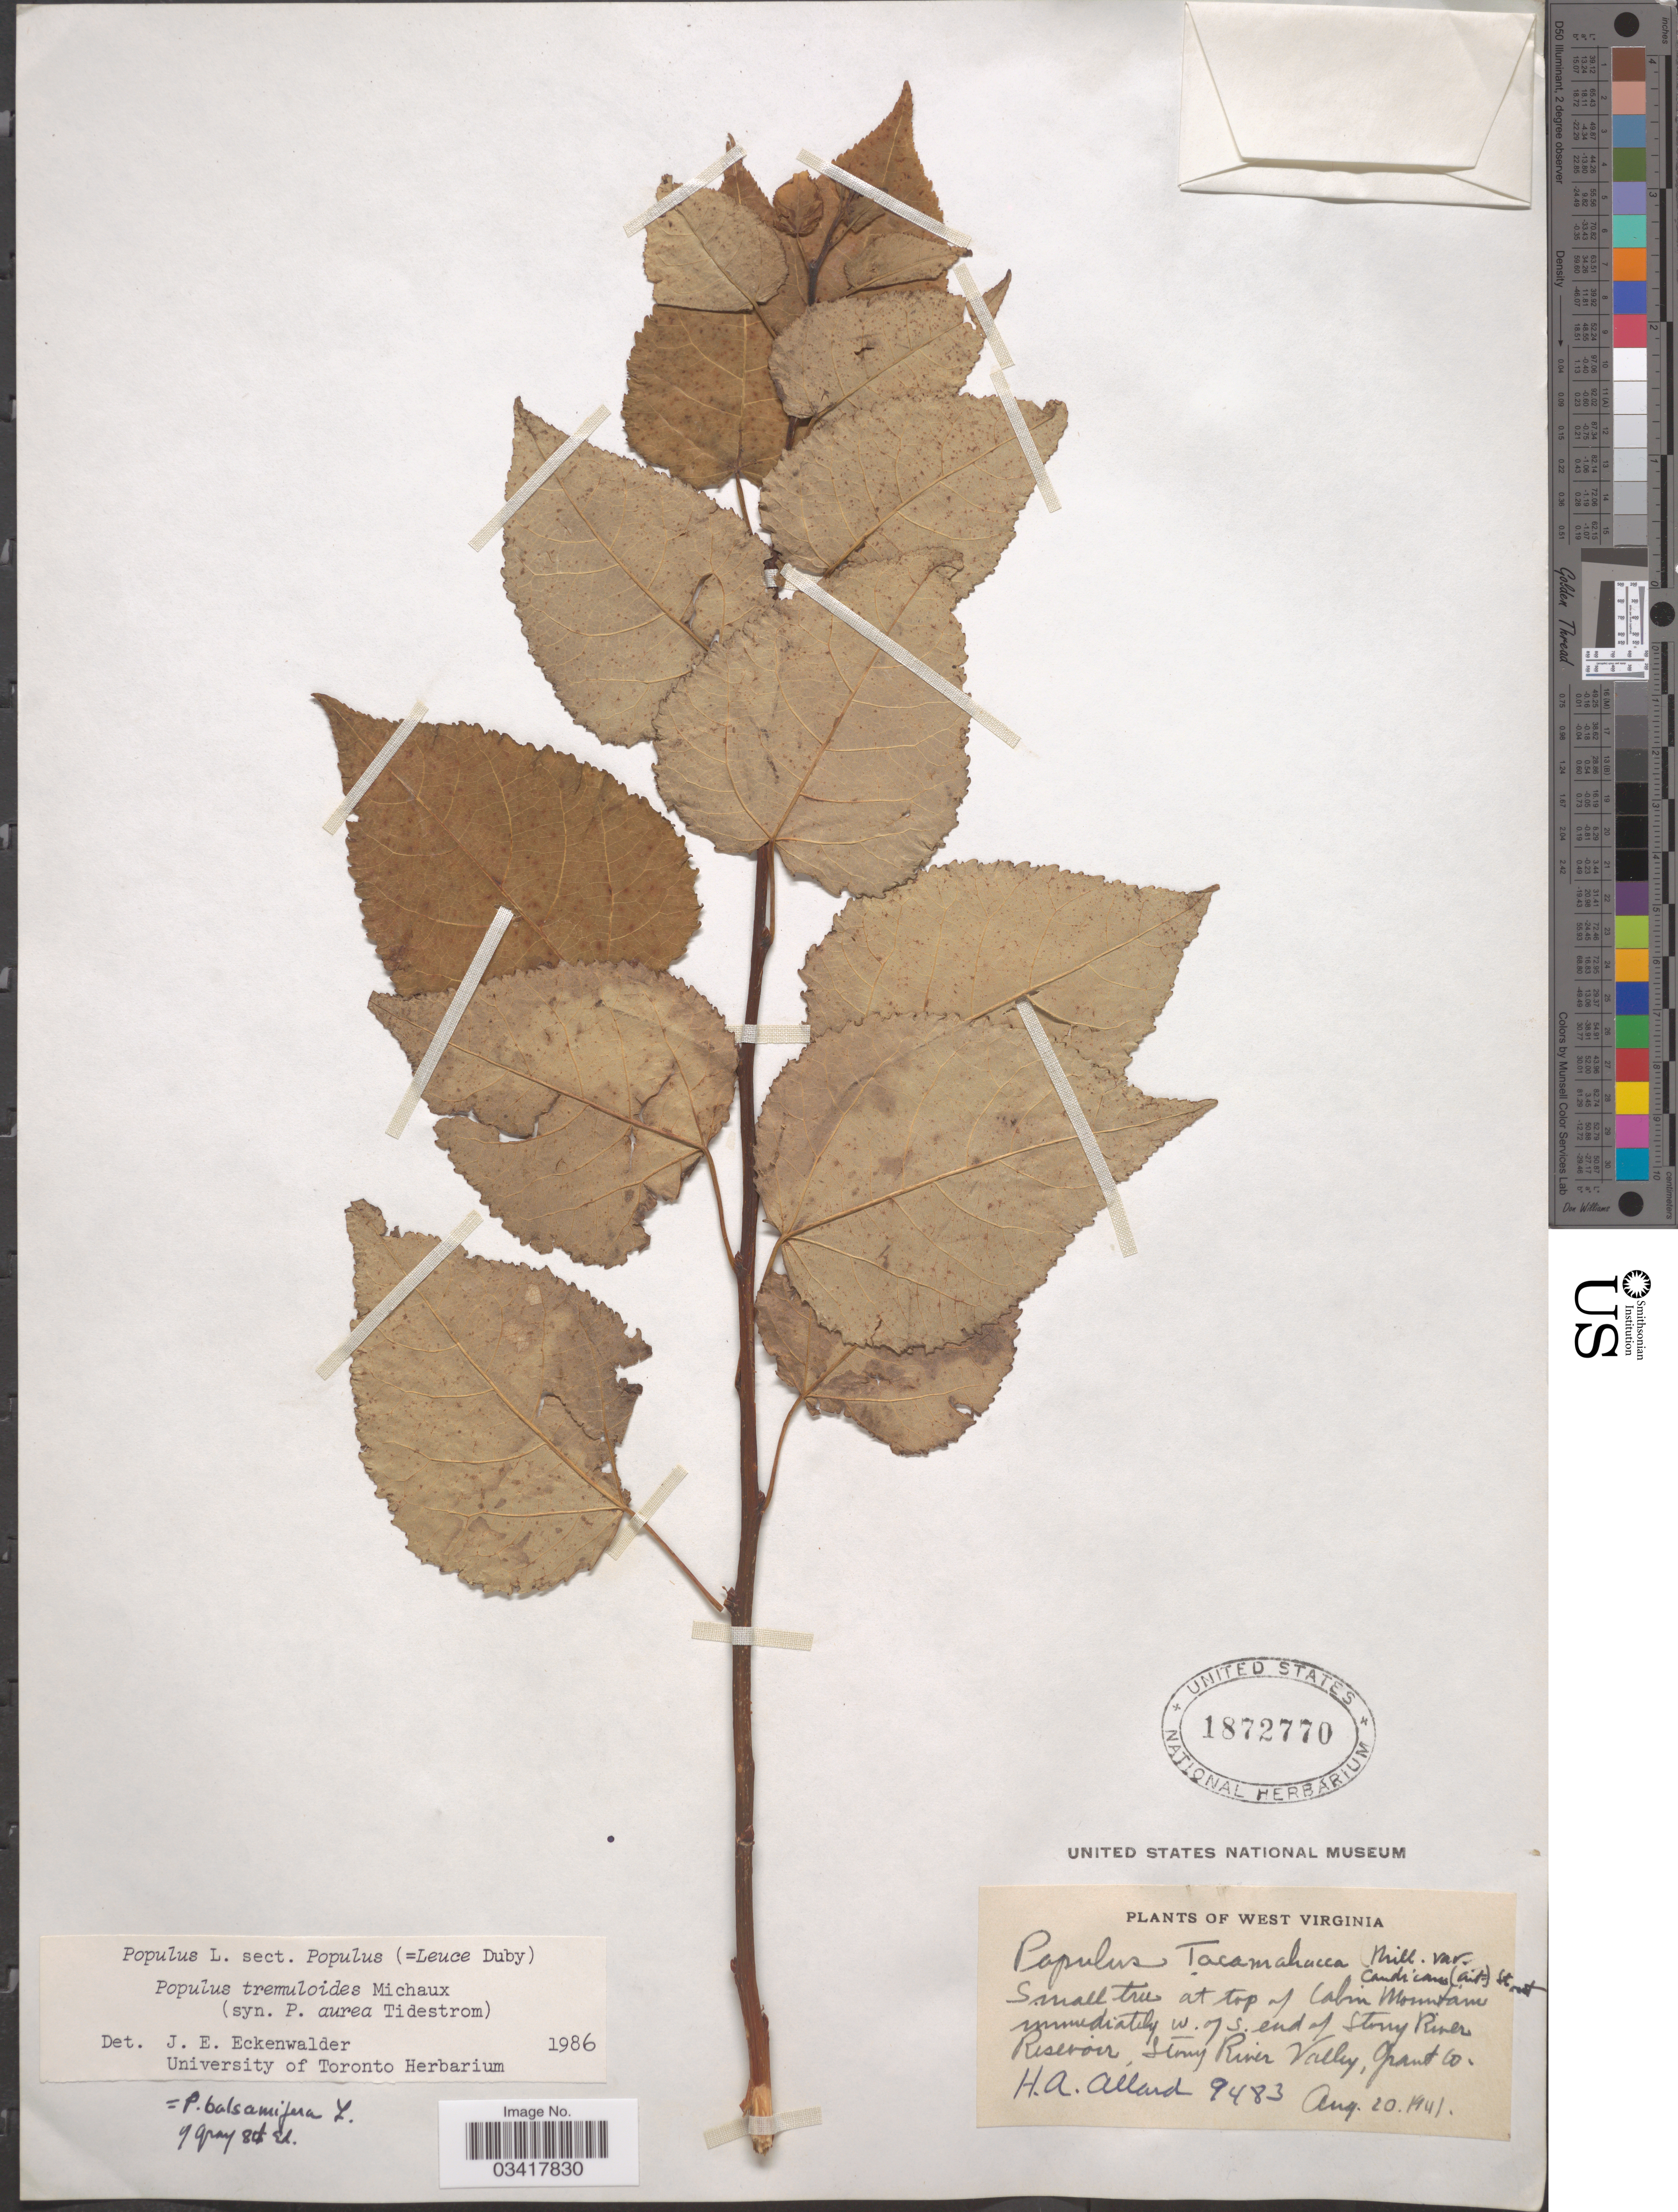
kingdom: Plantae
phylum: Tracheophyta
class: Magnoliopsida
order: Malpighiales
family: Salicaceae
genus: Populus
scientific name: Populus tremuloides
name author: Michx.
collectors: H. A. Allard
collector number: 9483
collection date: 1941-08-20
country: United States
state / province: West Virginia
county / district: Grant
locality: At top of Cabin Mountain immediately W. of S. end of Stony River Reservoir, Stony River Valley, Grant Co.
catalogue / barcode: US 1872770